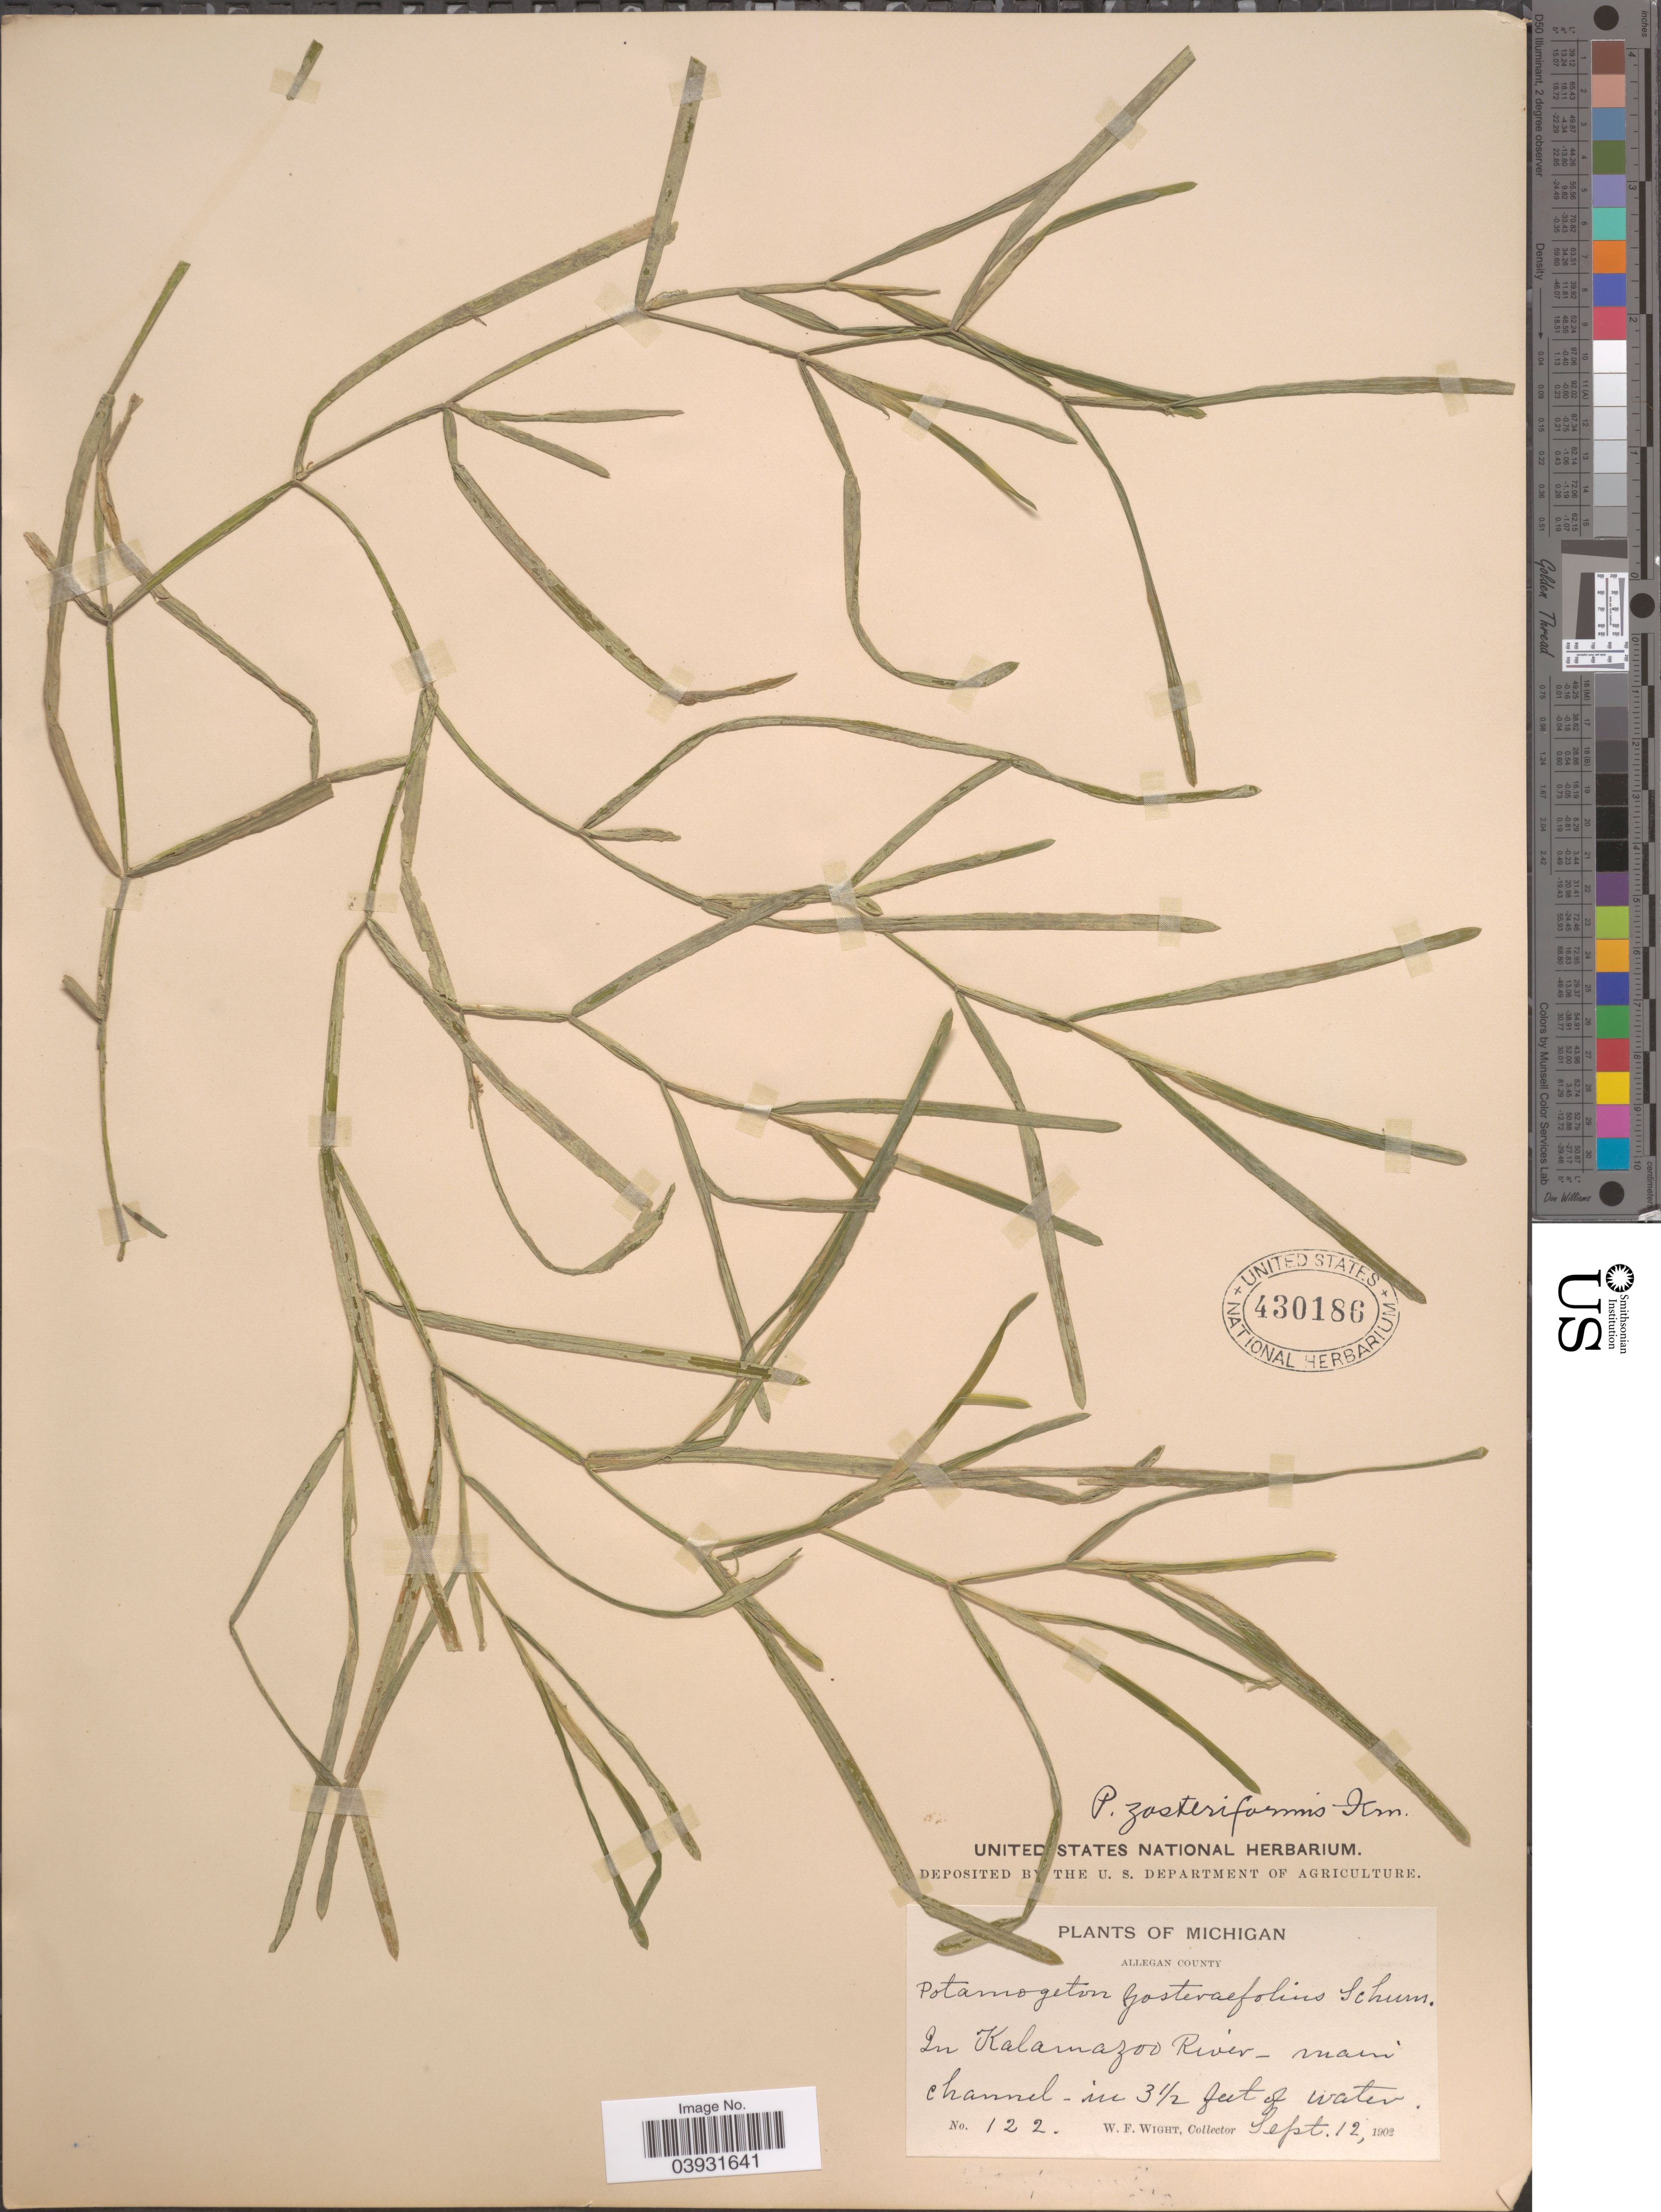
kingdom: Plantae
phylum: Tracheophyta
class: Liliopsida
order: Alismatales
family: Potamogetonaceae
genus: Potamogeton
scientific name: Potamogeton zosterifolius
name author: Schumach.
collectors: W. Wight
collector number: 122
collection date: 1902-09-12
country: United States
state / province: Michigan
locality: Allegan County. In Kalamazoo River-main channel.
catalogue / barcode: US 430186